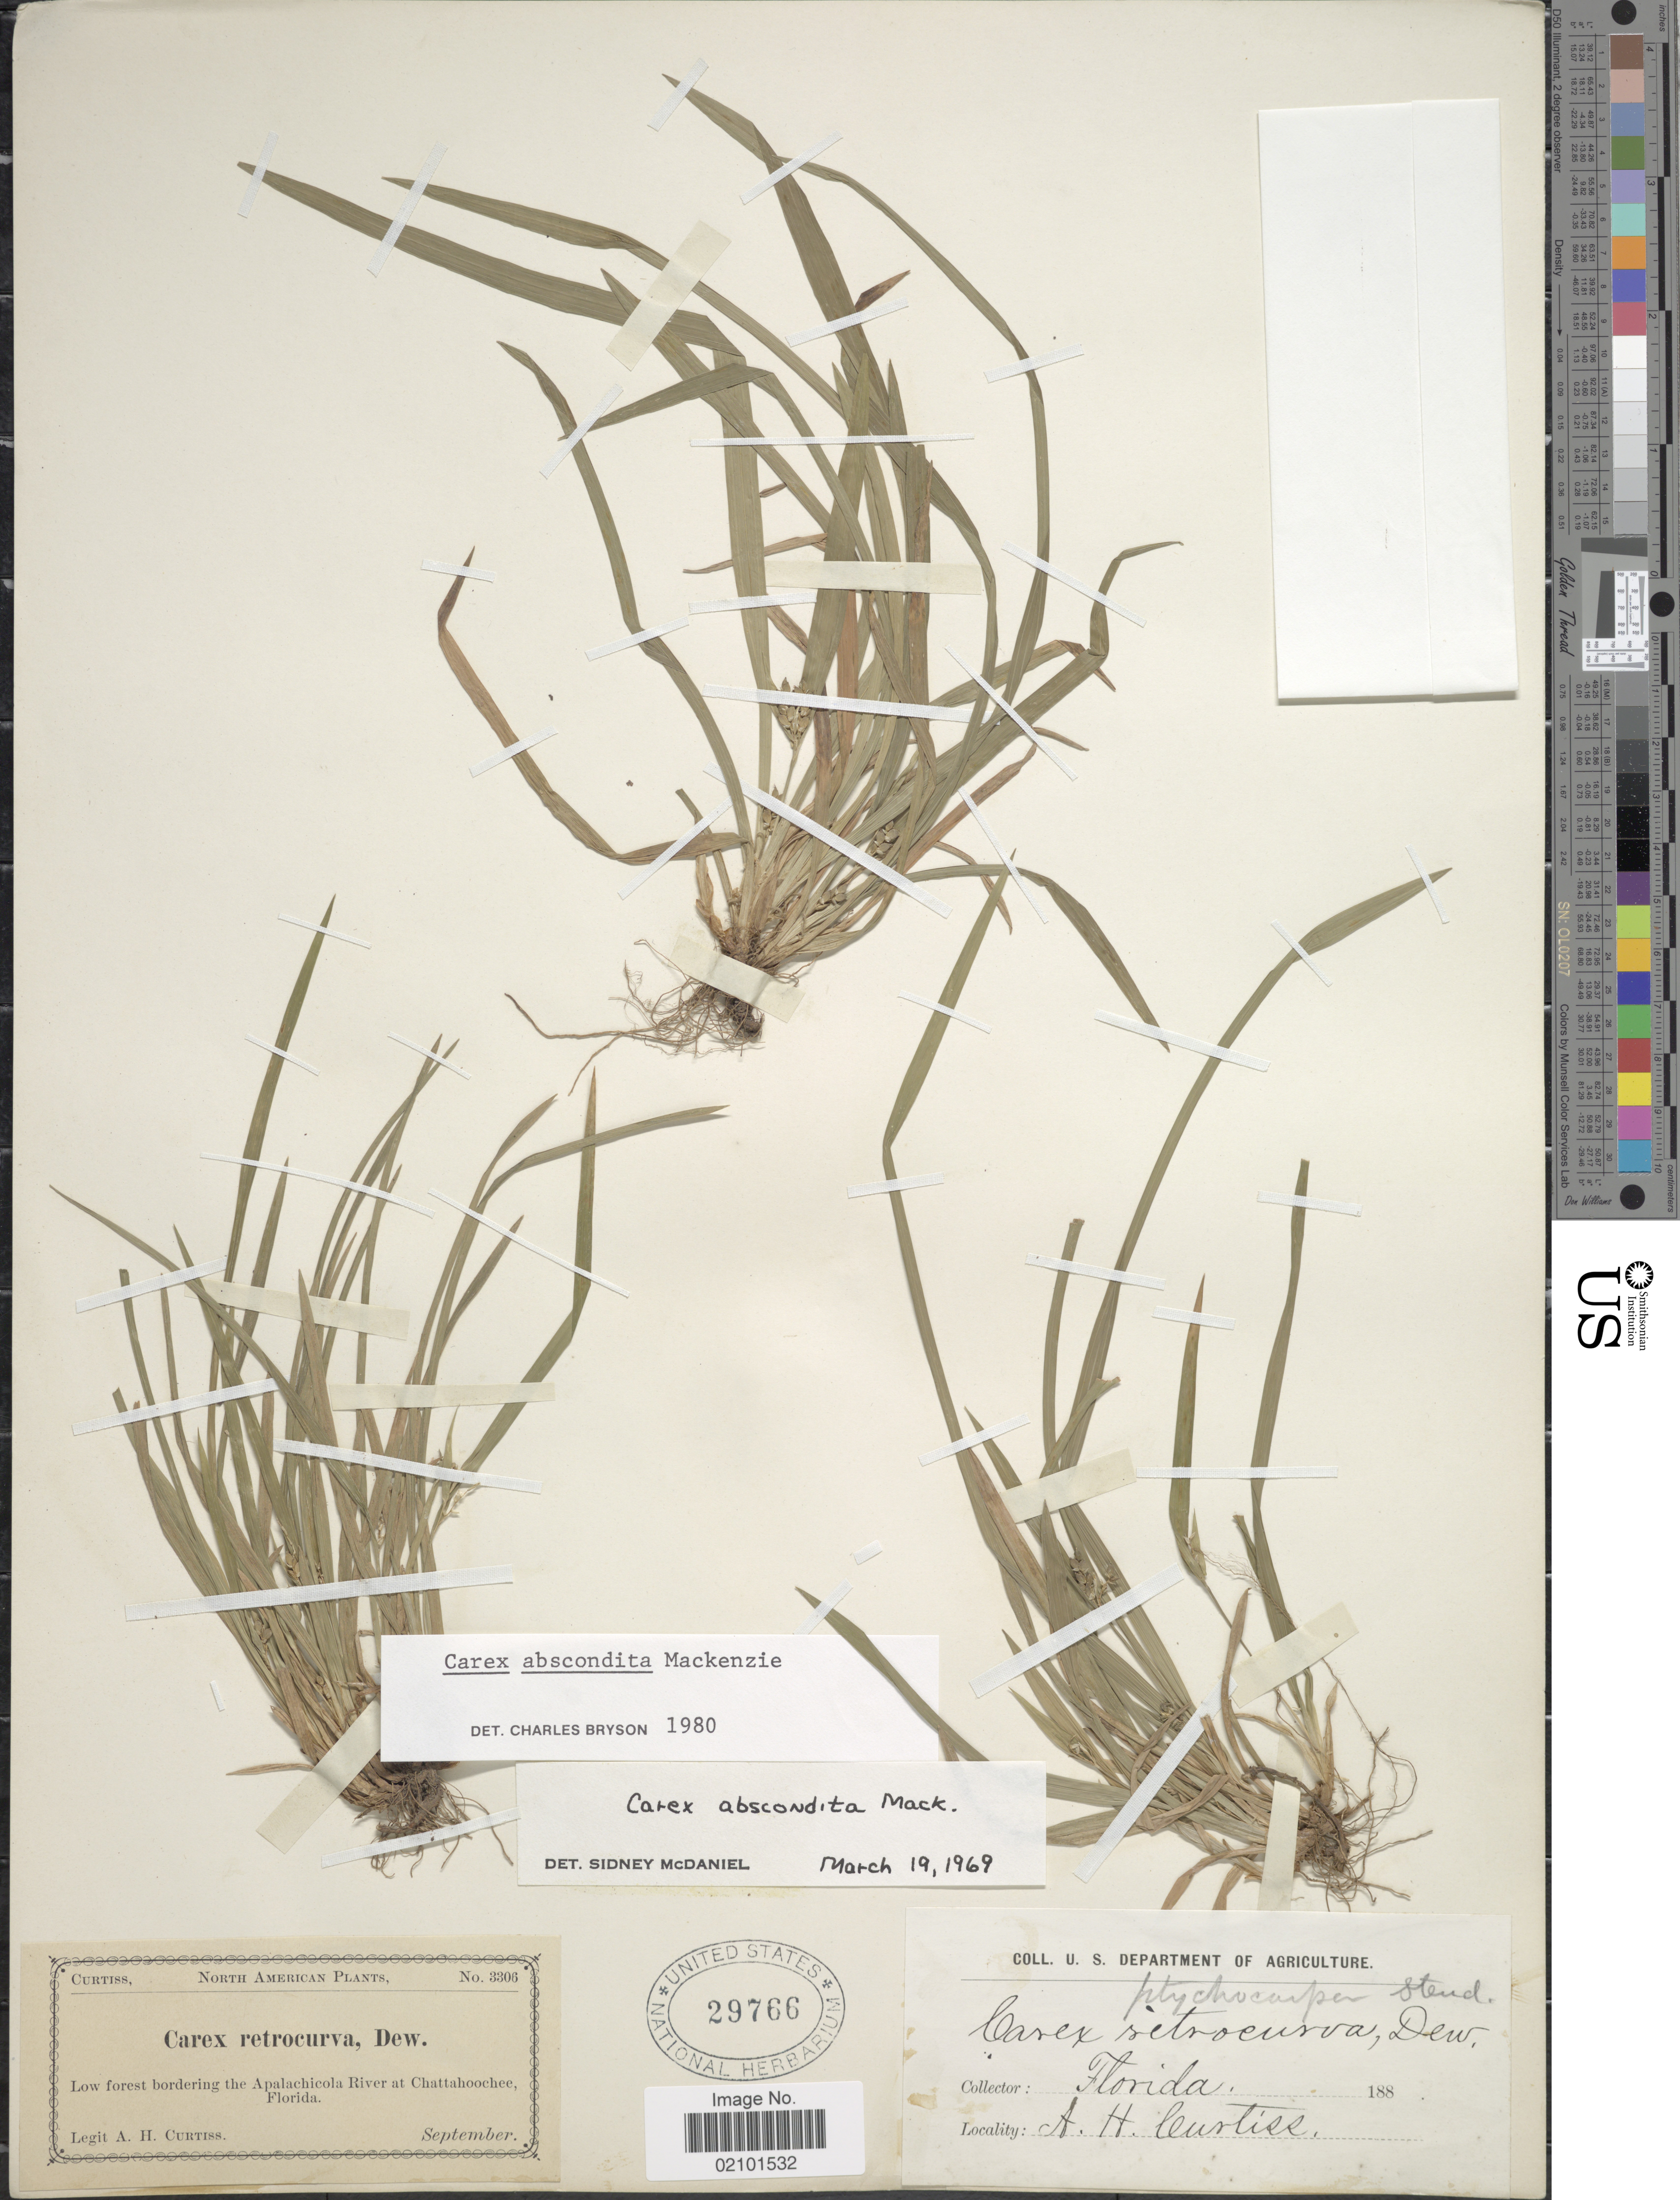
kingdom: Plantae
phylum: Tracheophyta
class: Liliopsida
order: Poales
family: Cyperaceae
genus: Carex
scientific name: Carex abscondita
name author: Mack.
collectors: A. H. Curtiss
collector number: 3306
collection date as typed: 188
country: United States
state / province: Florida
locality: Low forest bordering the Apalachicola River at Chattahoochee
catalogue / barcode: US 29766